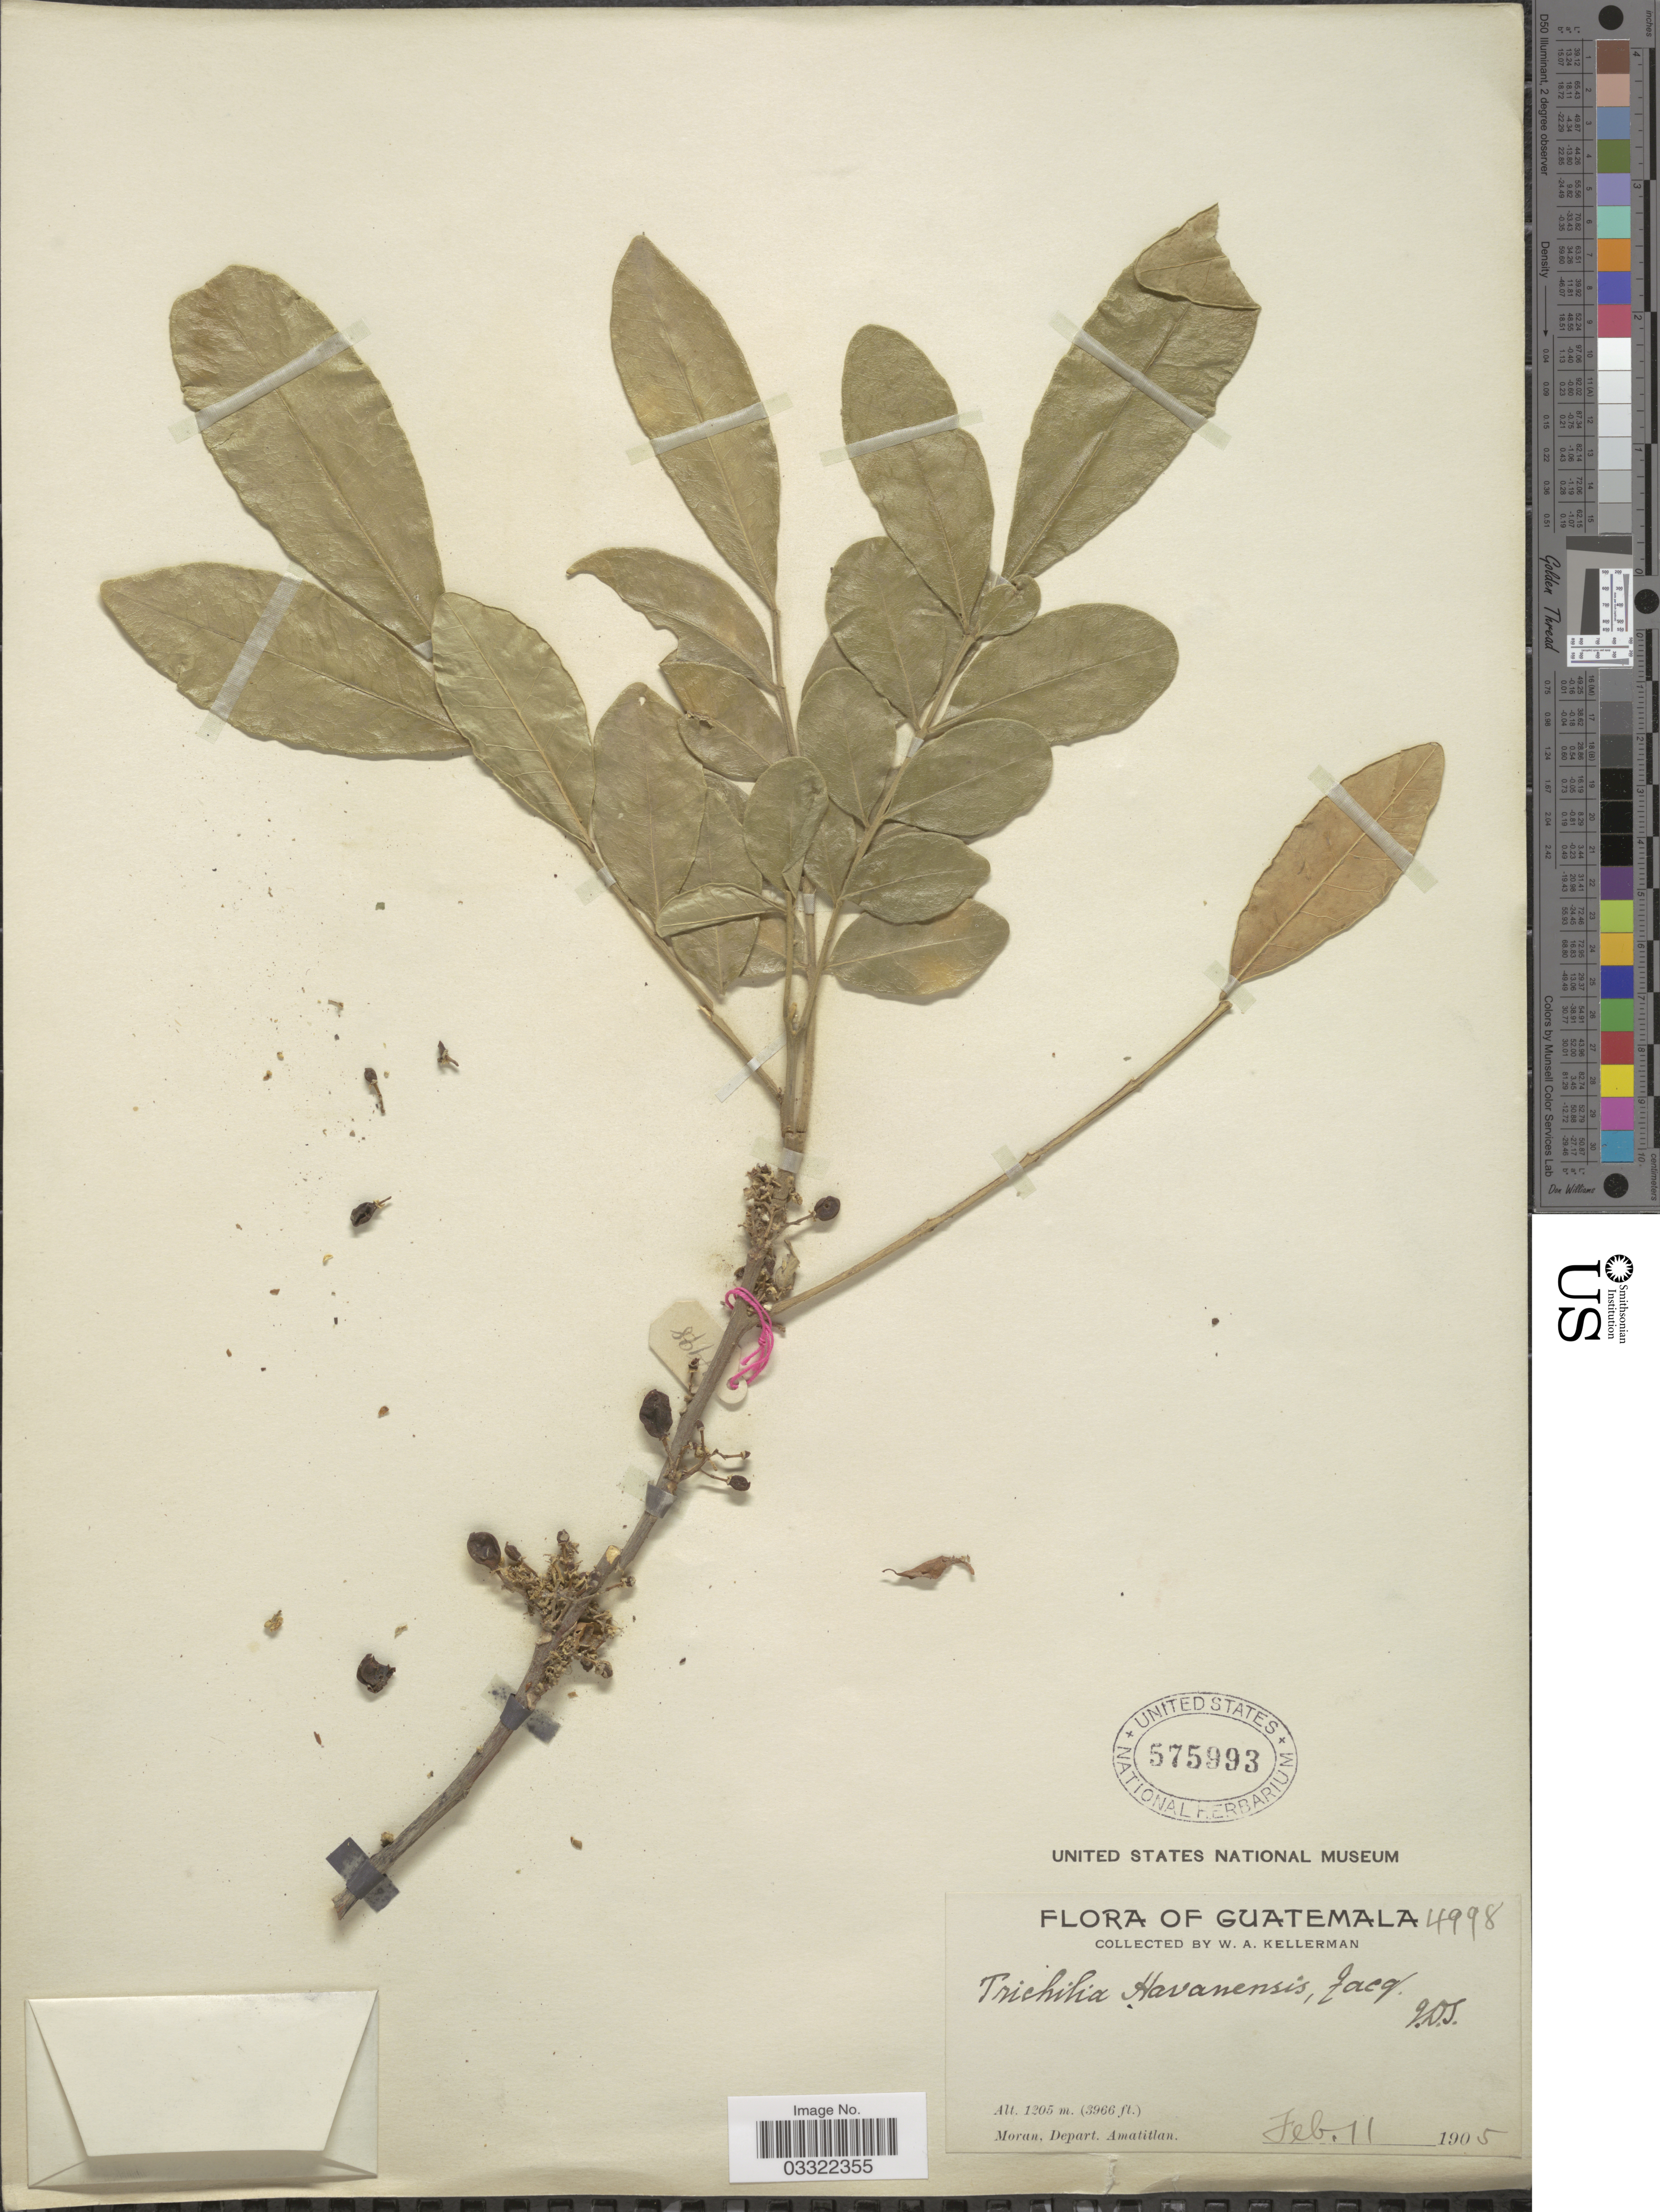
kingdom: Plantae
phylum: Tracheophyta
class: Magnoliopsida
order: Sapindales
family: Meliaceae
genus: Trichilia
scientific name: Trichilia havanensis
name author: Jacq.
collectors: W. Kellerman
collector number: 4998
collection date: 1905-02-11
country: Guatemala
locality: Moran, Depart. Amatitlan.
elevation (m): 1205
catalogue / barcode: US 575993